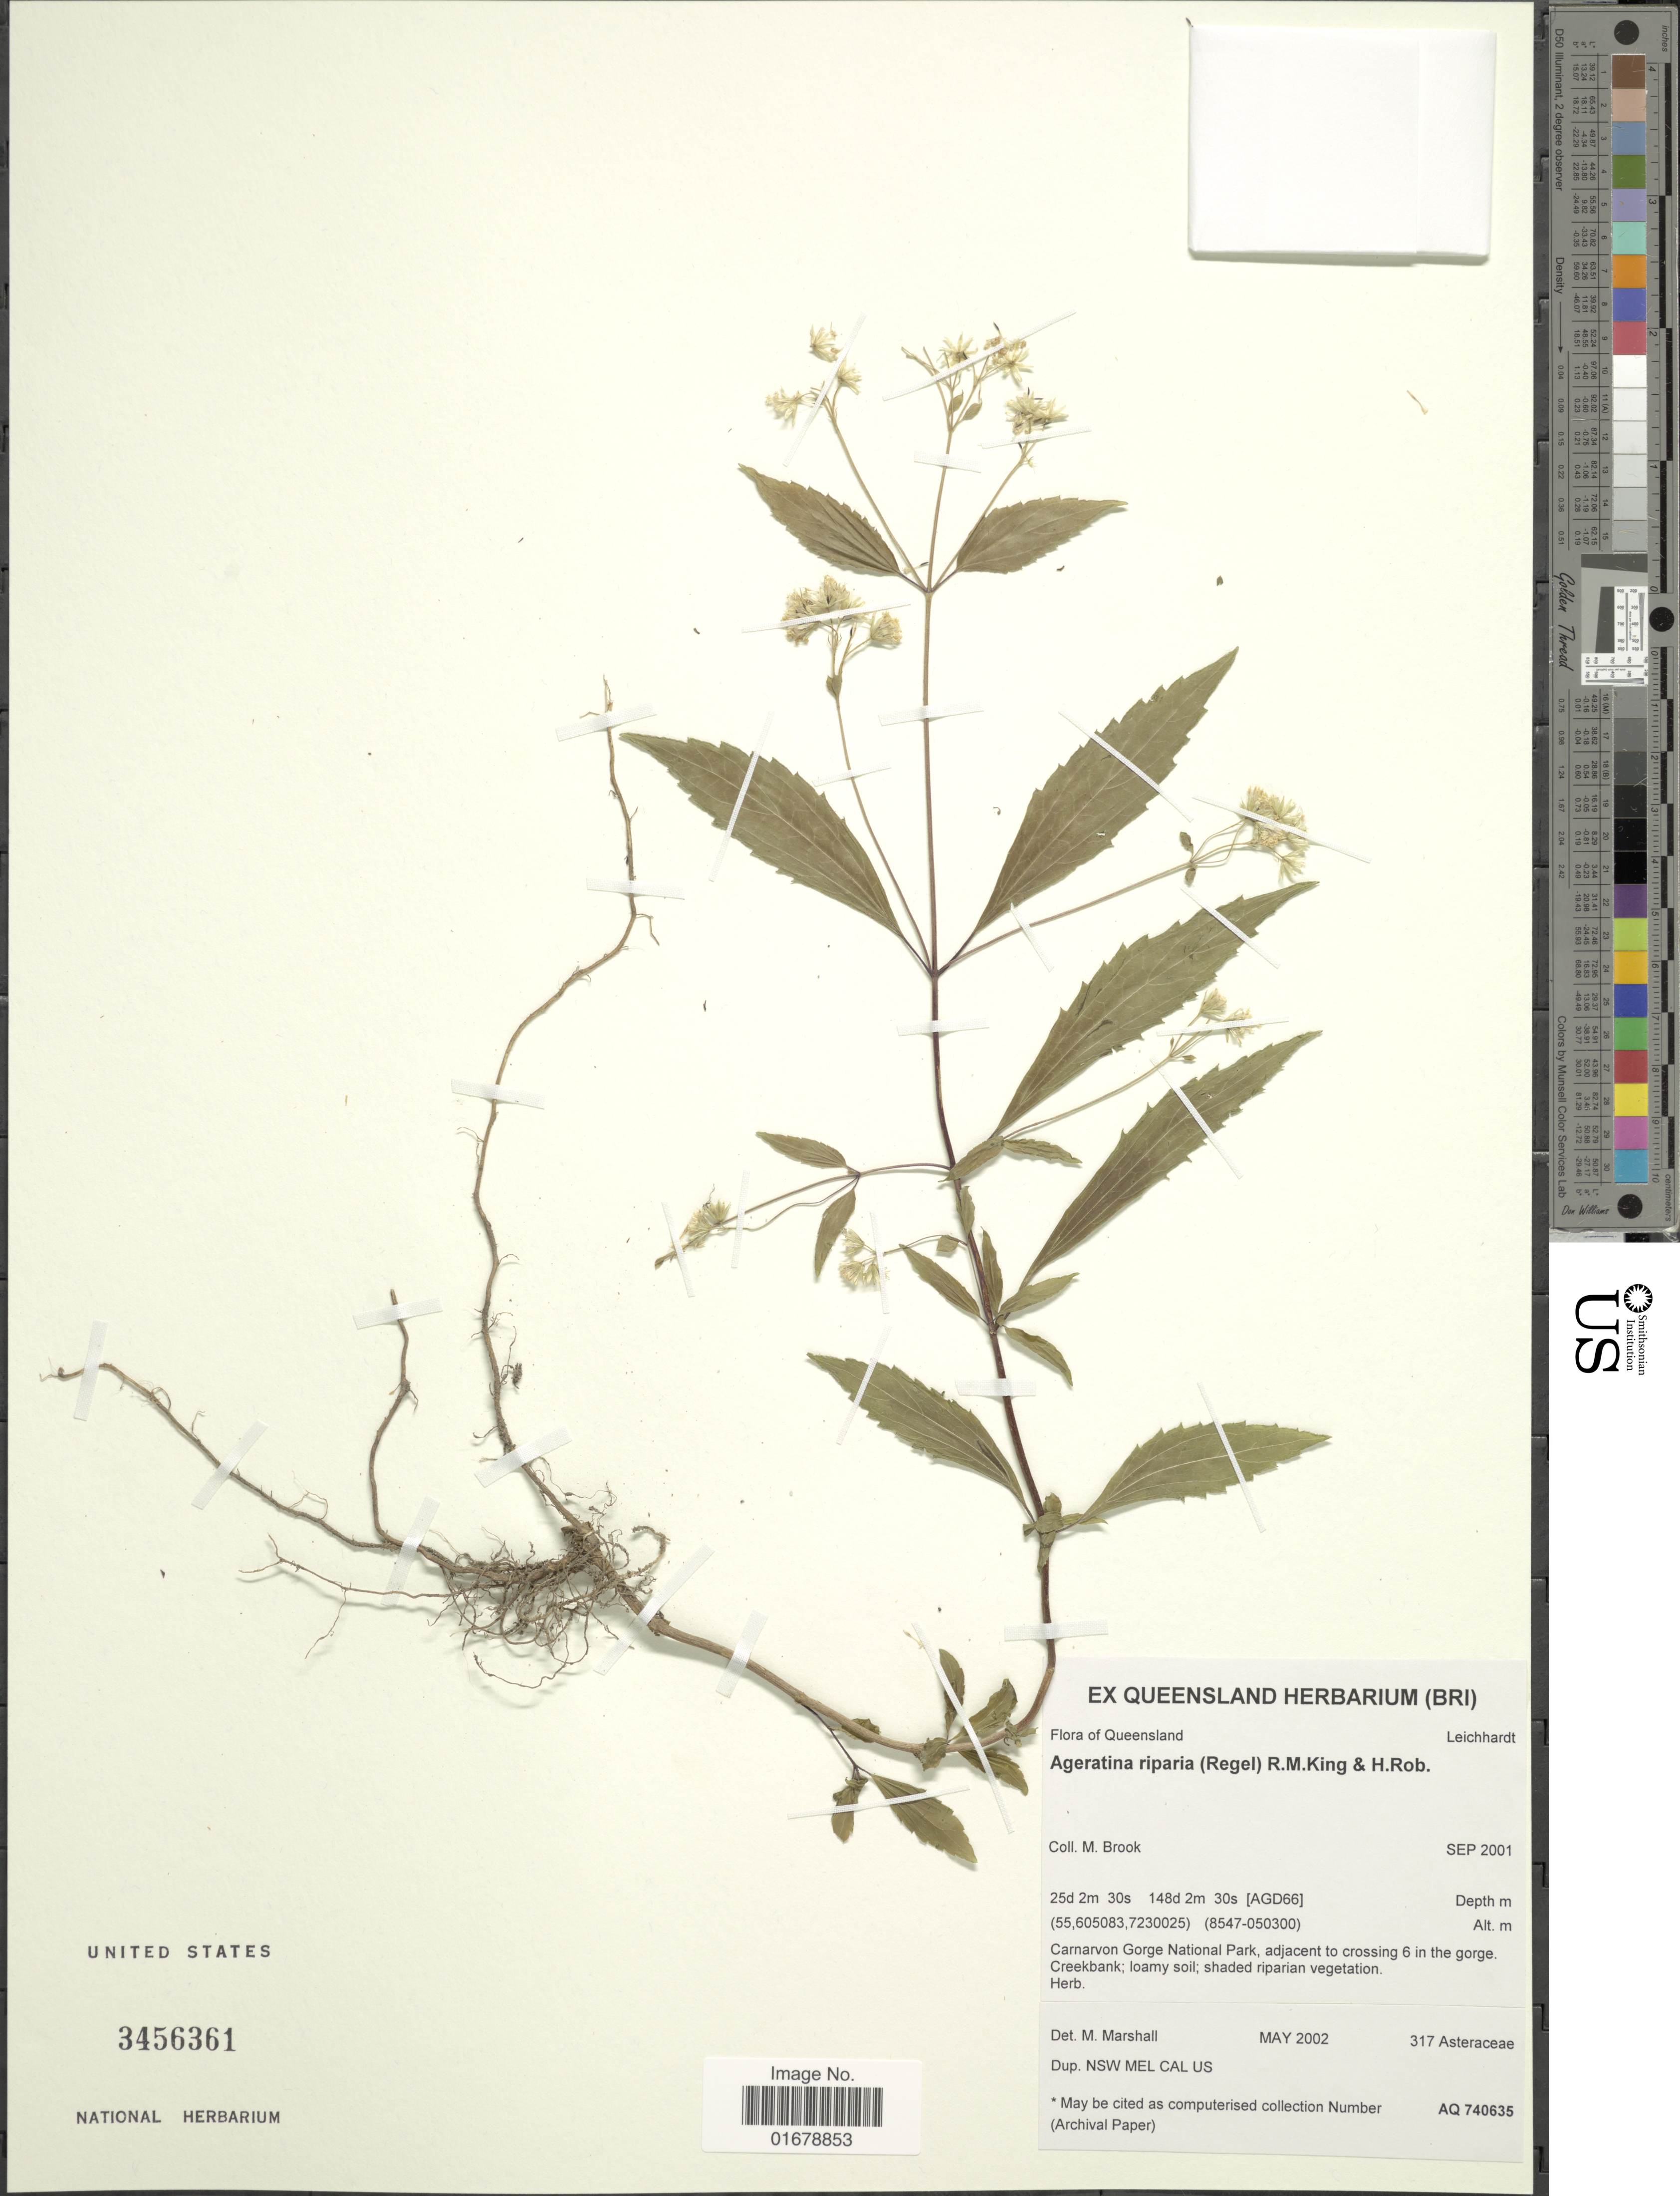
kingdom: Plantae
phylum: Tracheophyta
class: Magnoliopsida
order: Asterales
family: Asteraceae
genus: Ageratina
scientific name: Ageratina riparia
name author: (Regel) R.M. King & H. Rob.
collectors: M. Brook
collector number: AQ740635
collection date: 2001-09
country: Australia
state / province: Queensland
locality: Queensland. Carnarvon Gorge National park, adjacent to crossing 6 in the gorge. Creekbank; loamy soil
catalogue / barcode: US 3456361